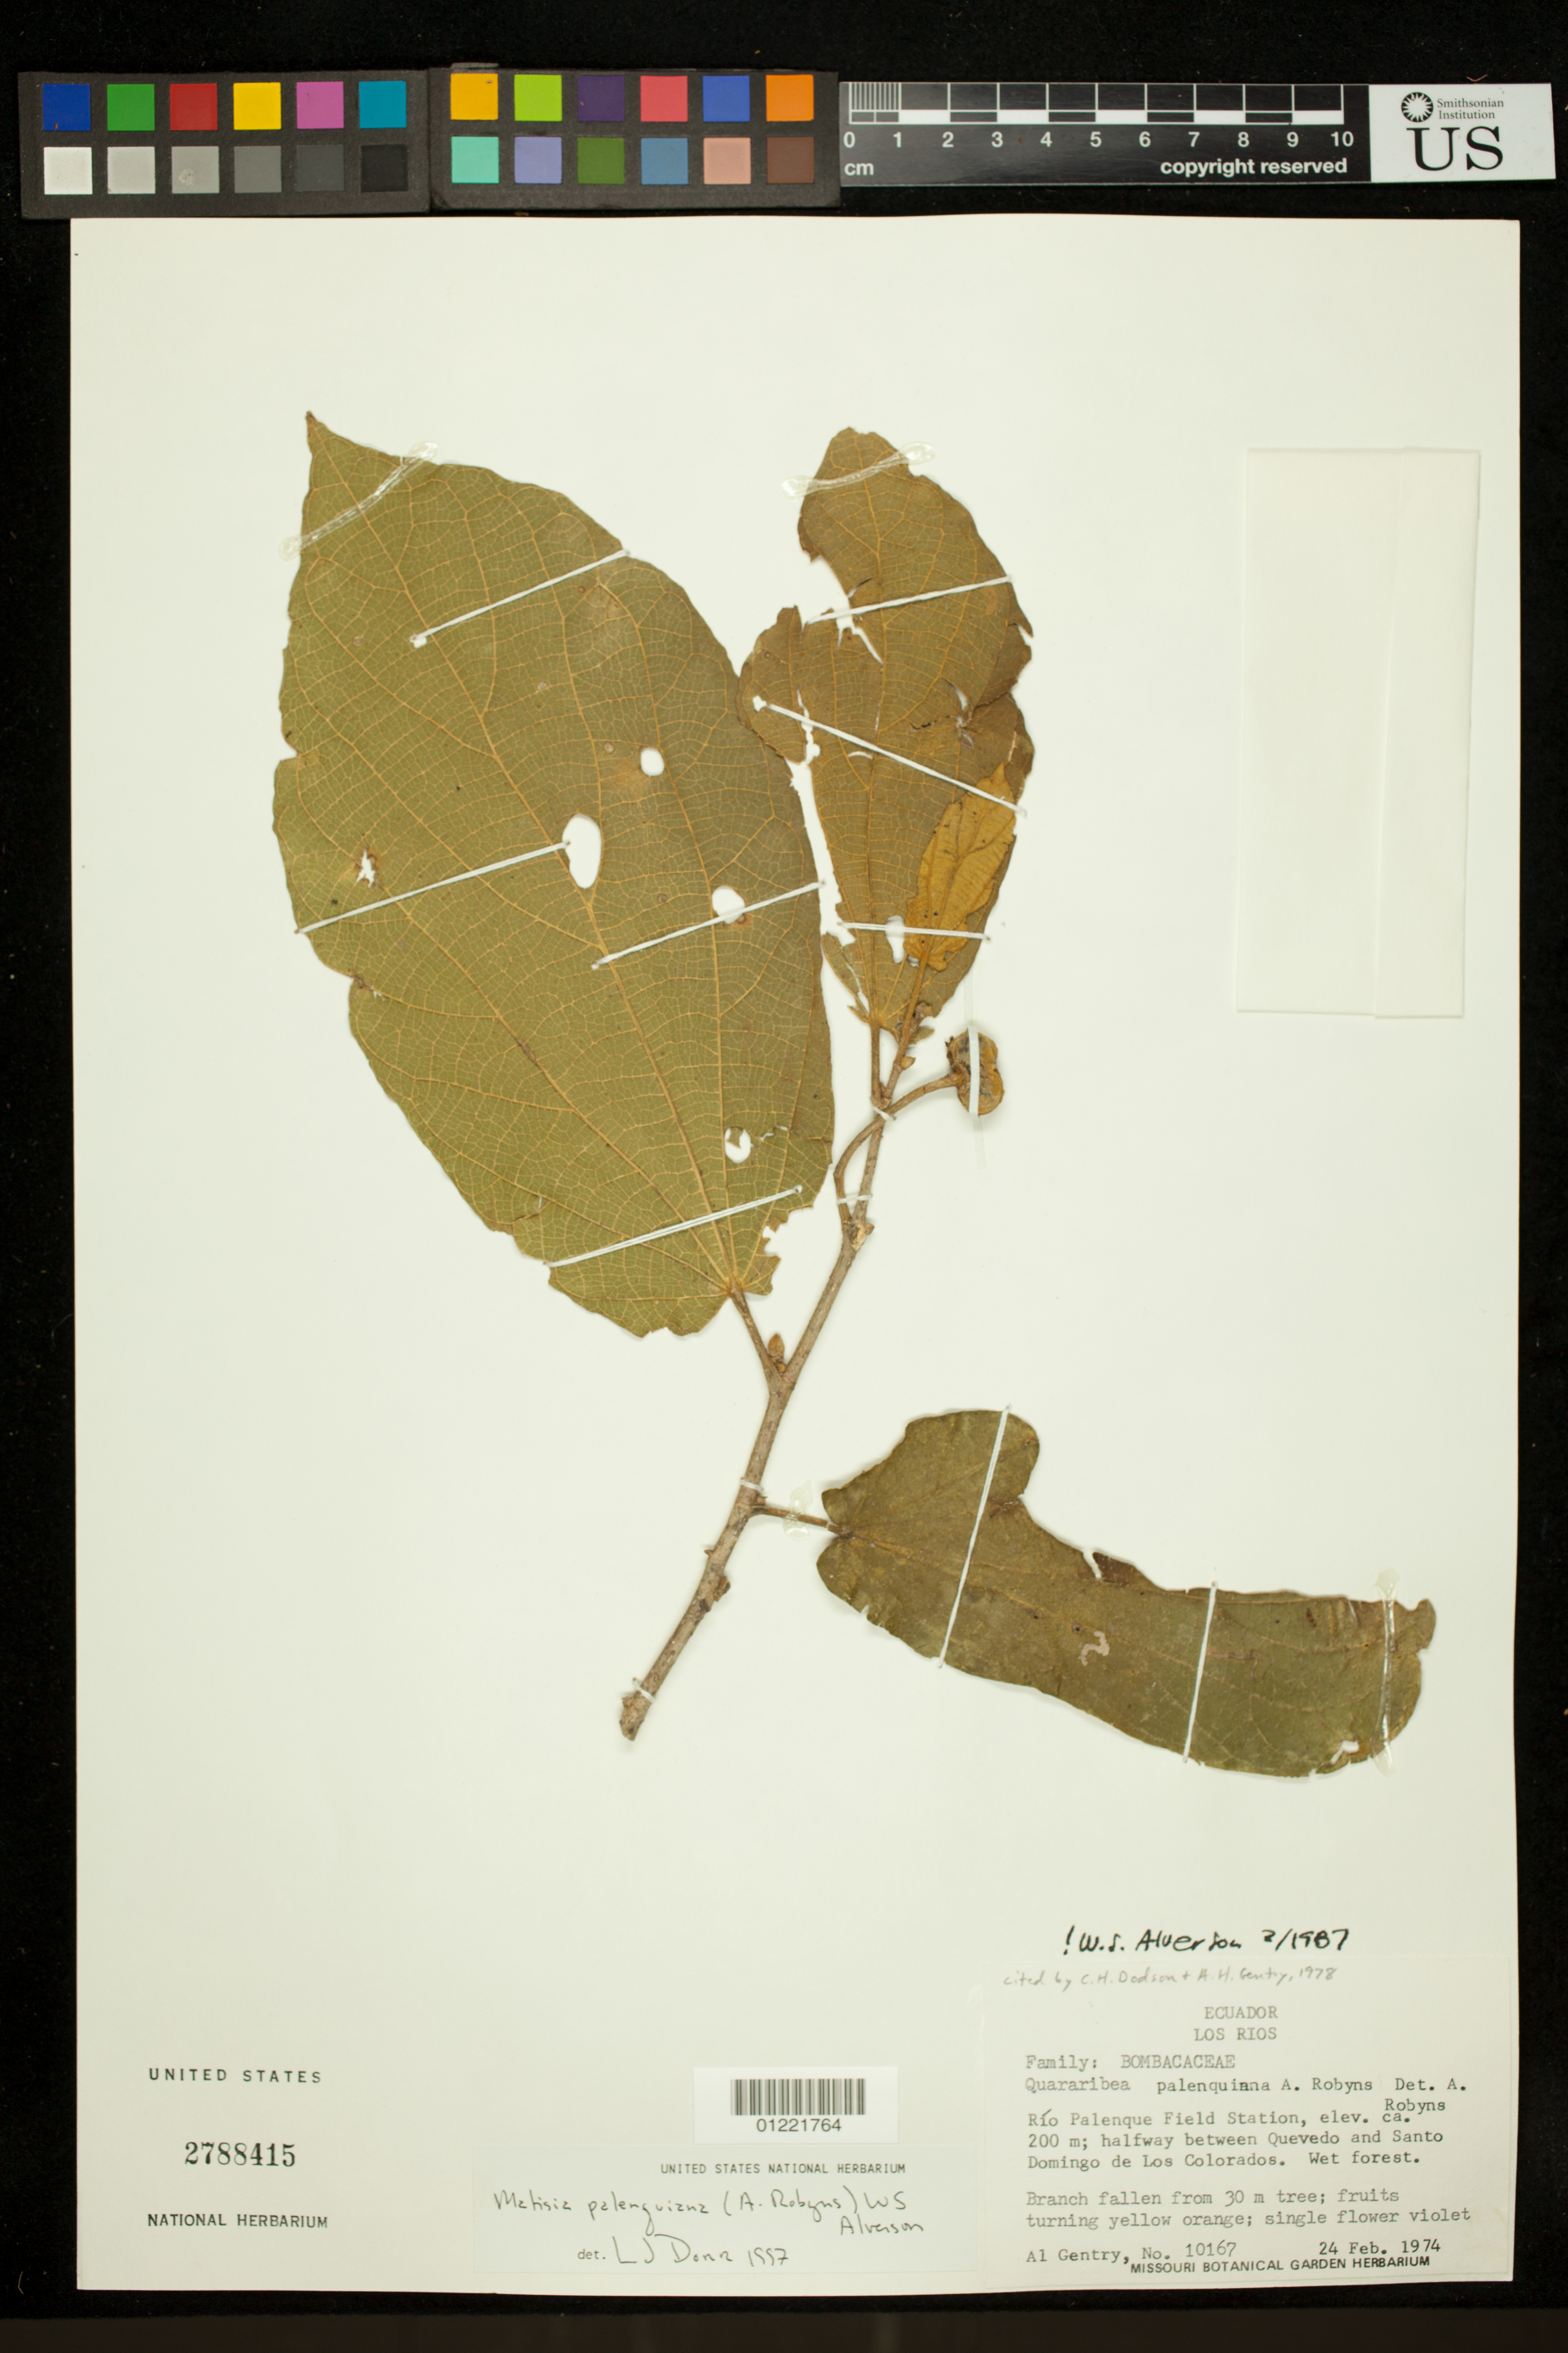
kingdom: Plantae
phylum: Tracheophyta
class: Magnoliopsida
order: Malvales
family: Malvaceae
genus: Matisia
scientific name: Matisia palenquiana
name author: (A. Robyns) W.S. Alverson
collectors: A. H. Gentry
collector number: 10167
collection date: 1974-02-24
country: Ecuador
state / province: Los Ríos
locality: Rio Palenque Field Station; halfway between Quevedo and Santo Domingo de Los Colorados.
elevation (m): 200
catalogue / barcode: US 2788415